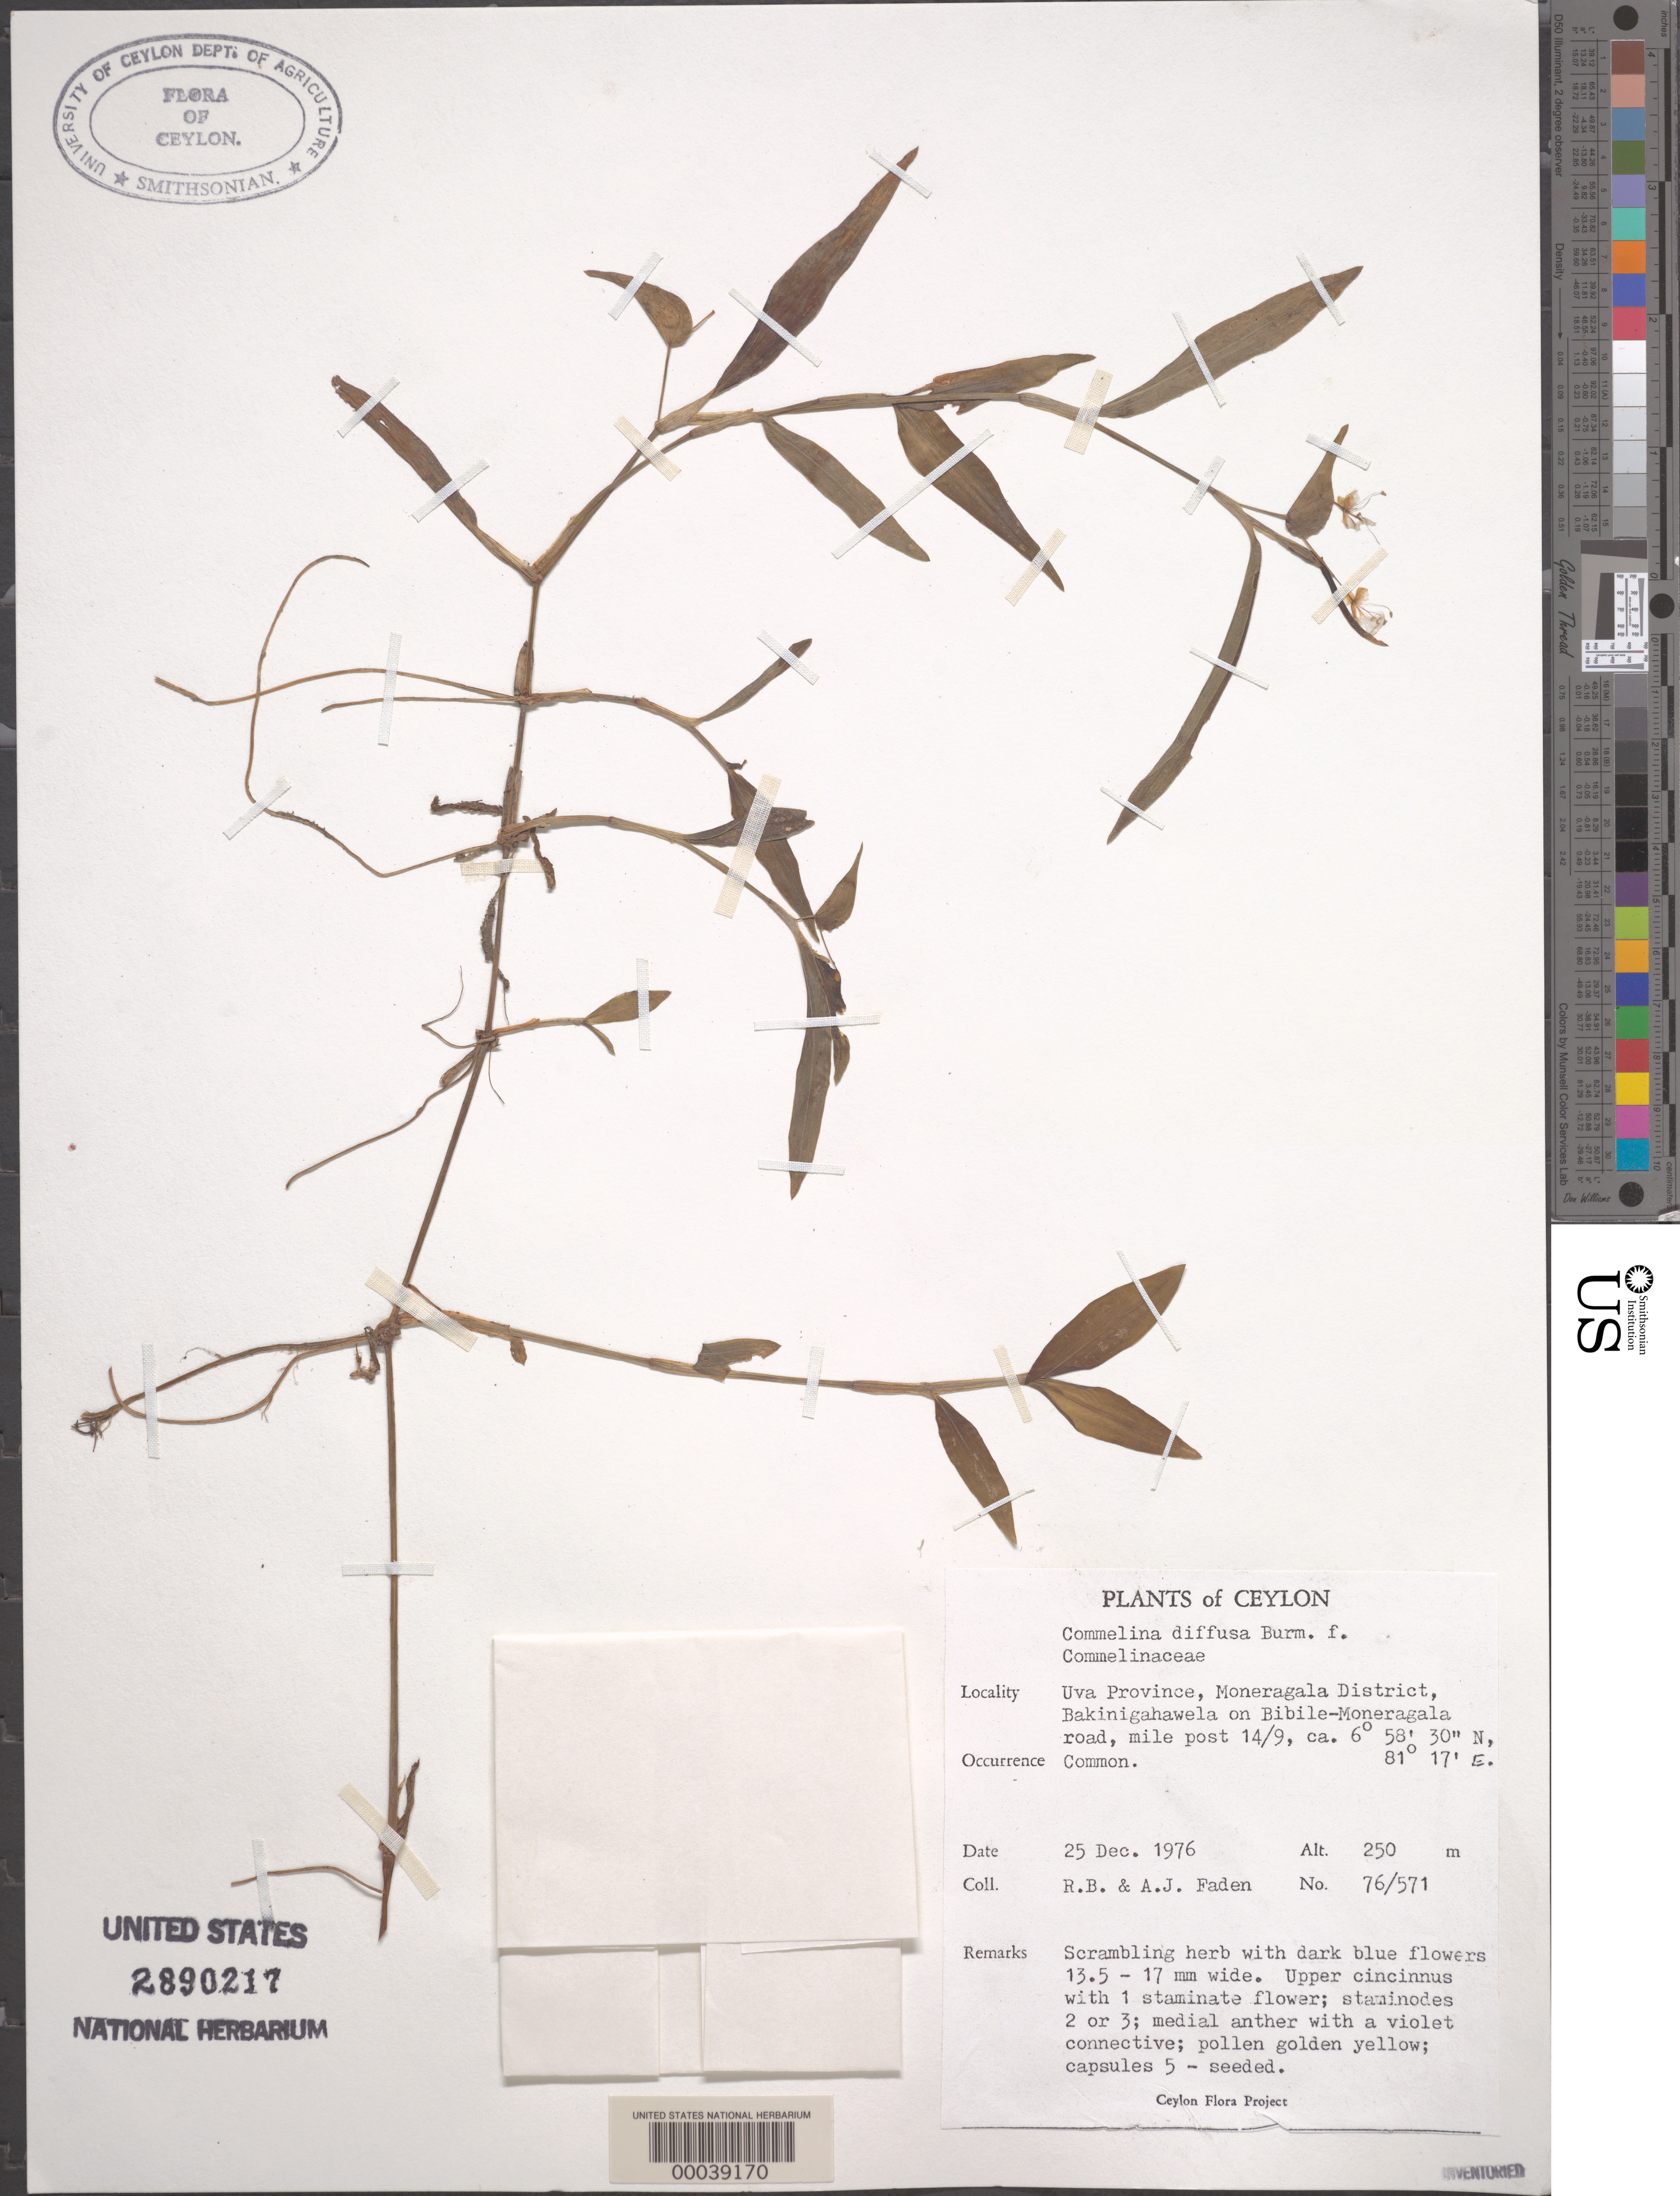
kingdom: Plantae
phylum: Tracheophyta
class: Liliopsida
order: Commelinales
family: Commelinaceae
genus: Commelina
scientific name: Commelina diffusa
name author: Burm. f.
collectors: R. B. Faden & A. J. Faden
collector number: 76/571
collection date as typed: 25 Dec 1976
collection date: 1976-12-25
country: Sri Lanka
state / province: Uva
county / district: Monaragala Dist.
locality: Bakinigahawela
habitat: Roadside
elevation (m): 250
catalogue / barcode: US 2890217